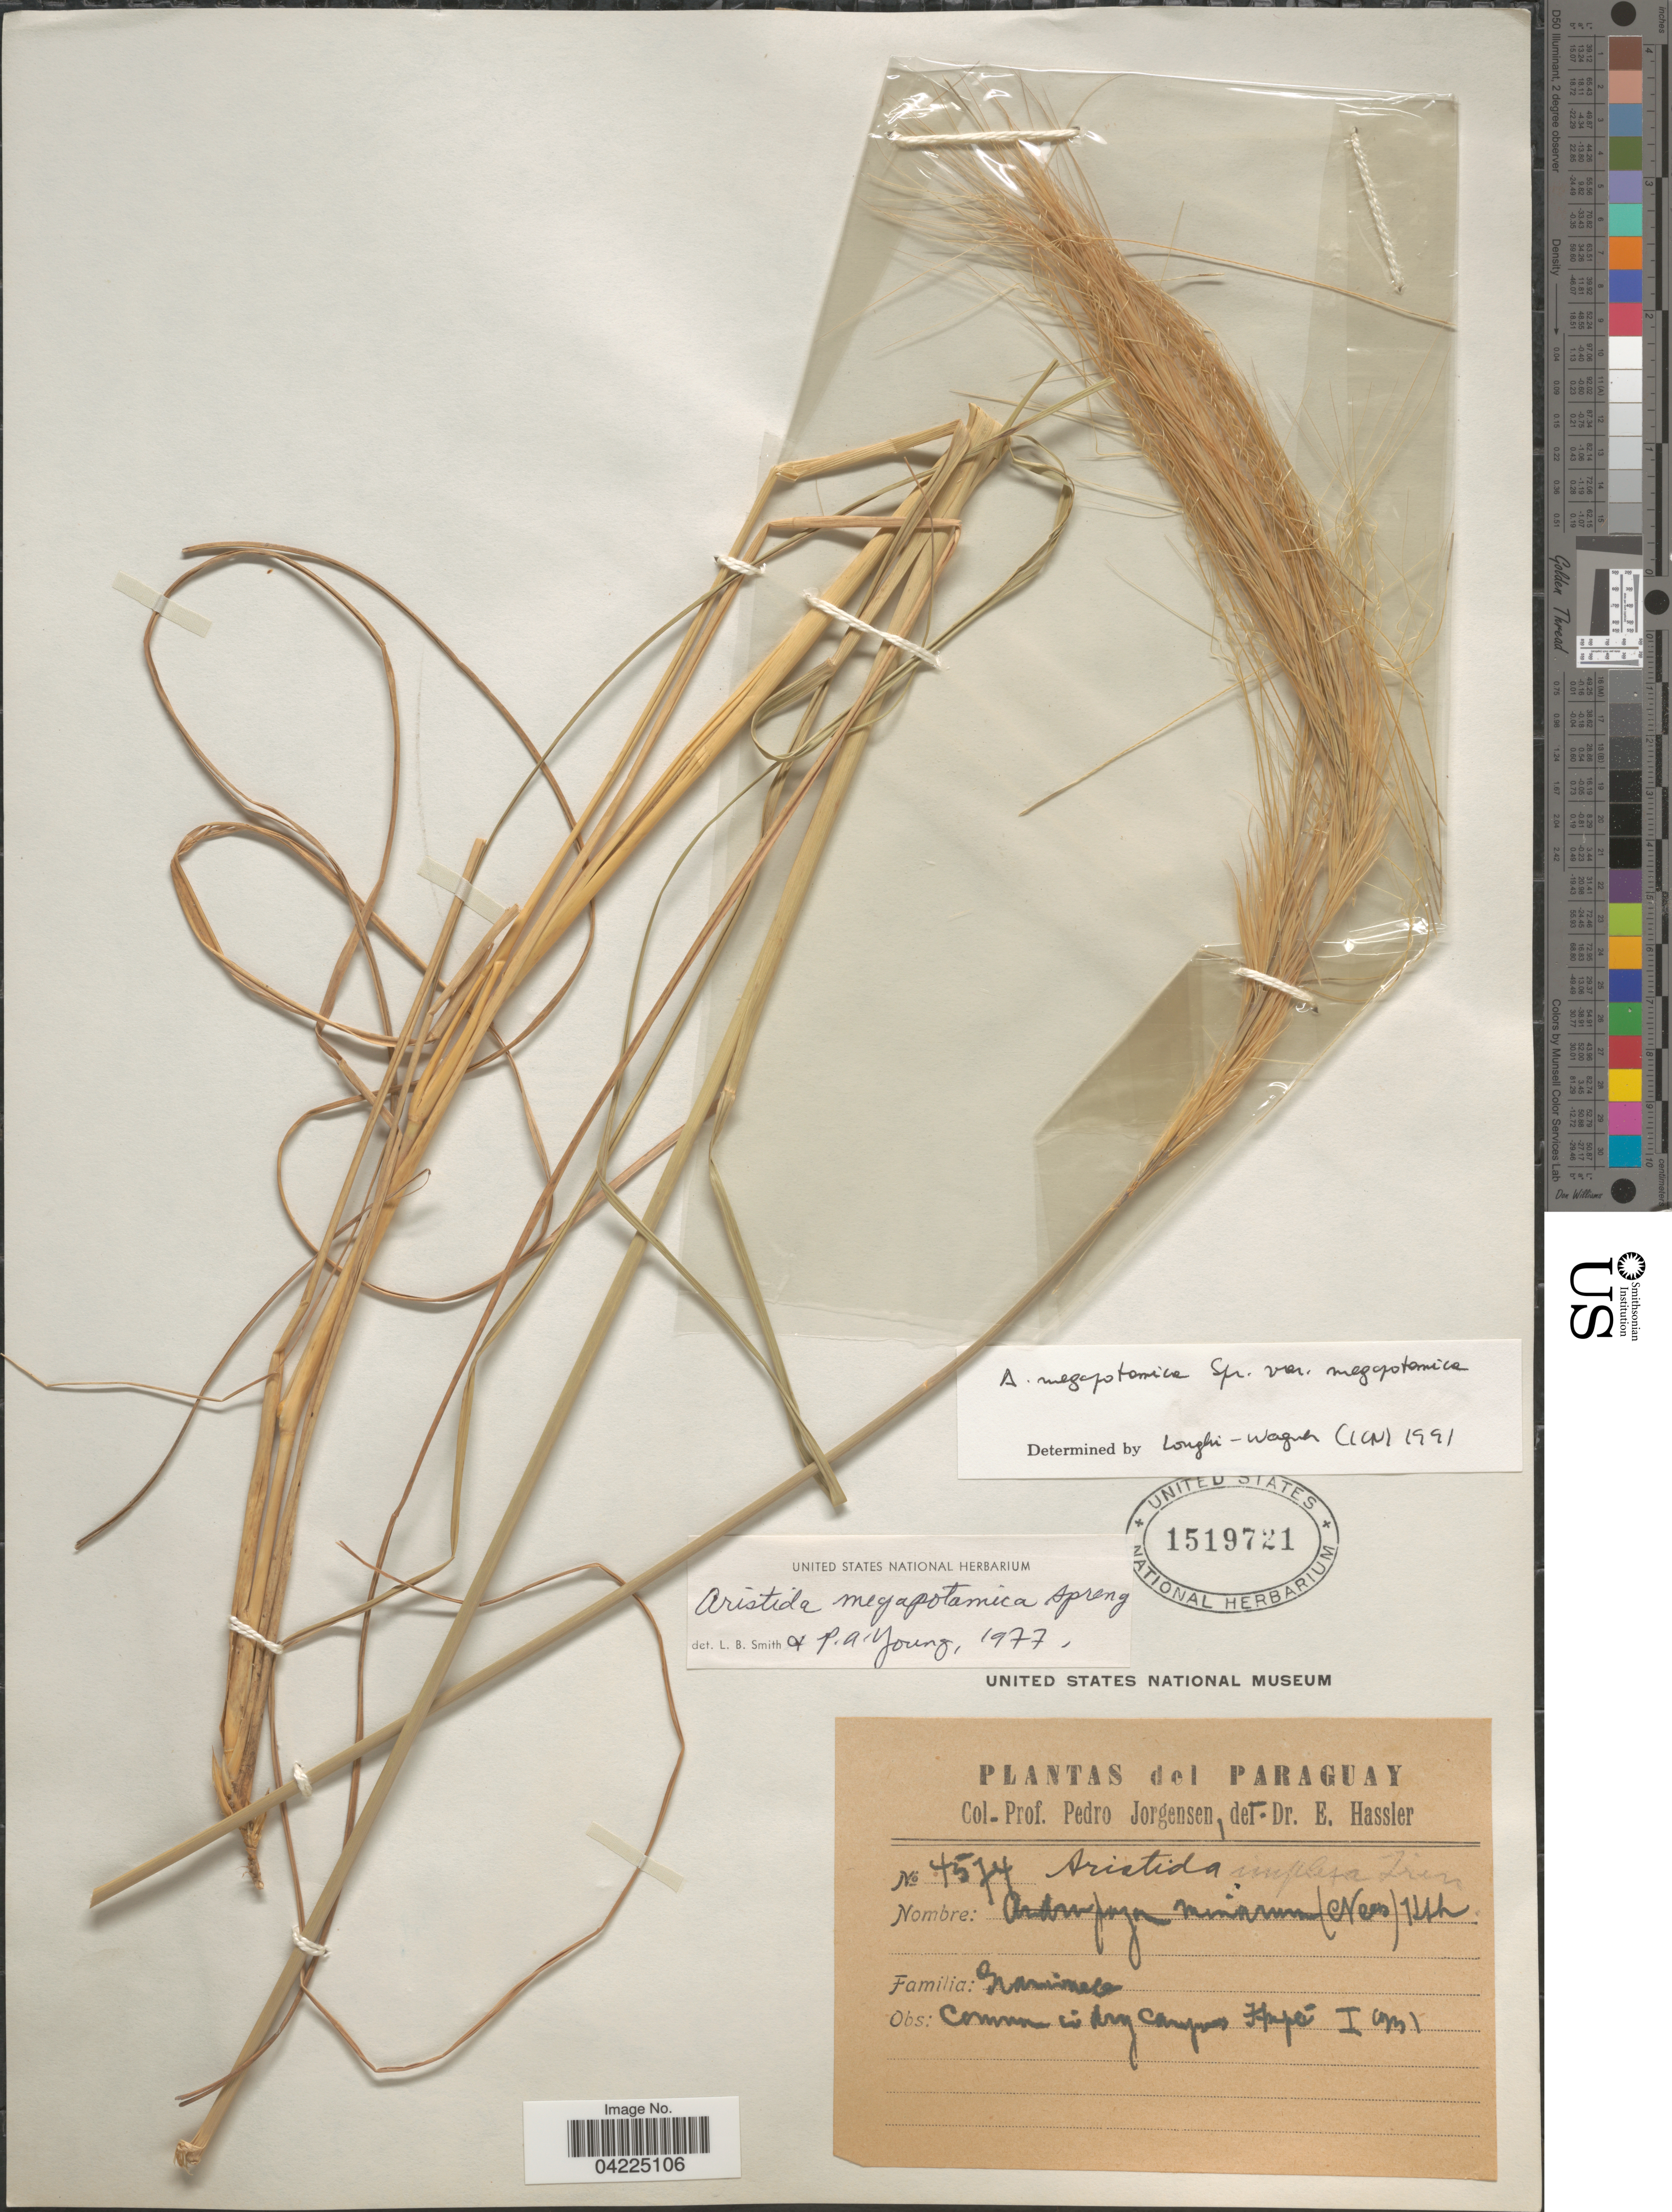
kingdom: Plantae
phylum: Tracheophyta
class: Liliopsida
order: Poales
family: Poaceae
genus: Aristida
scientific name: Aristida megapotamica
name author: Spreng.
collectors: P. Jörgensen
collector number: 4574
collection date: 1903-01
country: Paraguay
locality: Common is dry campus Itapé.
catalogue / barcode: US 1519721